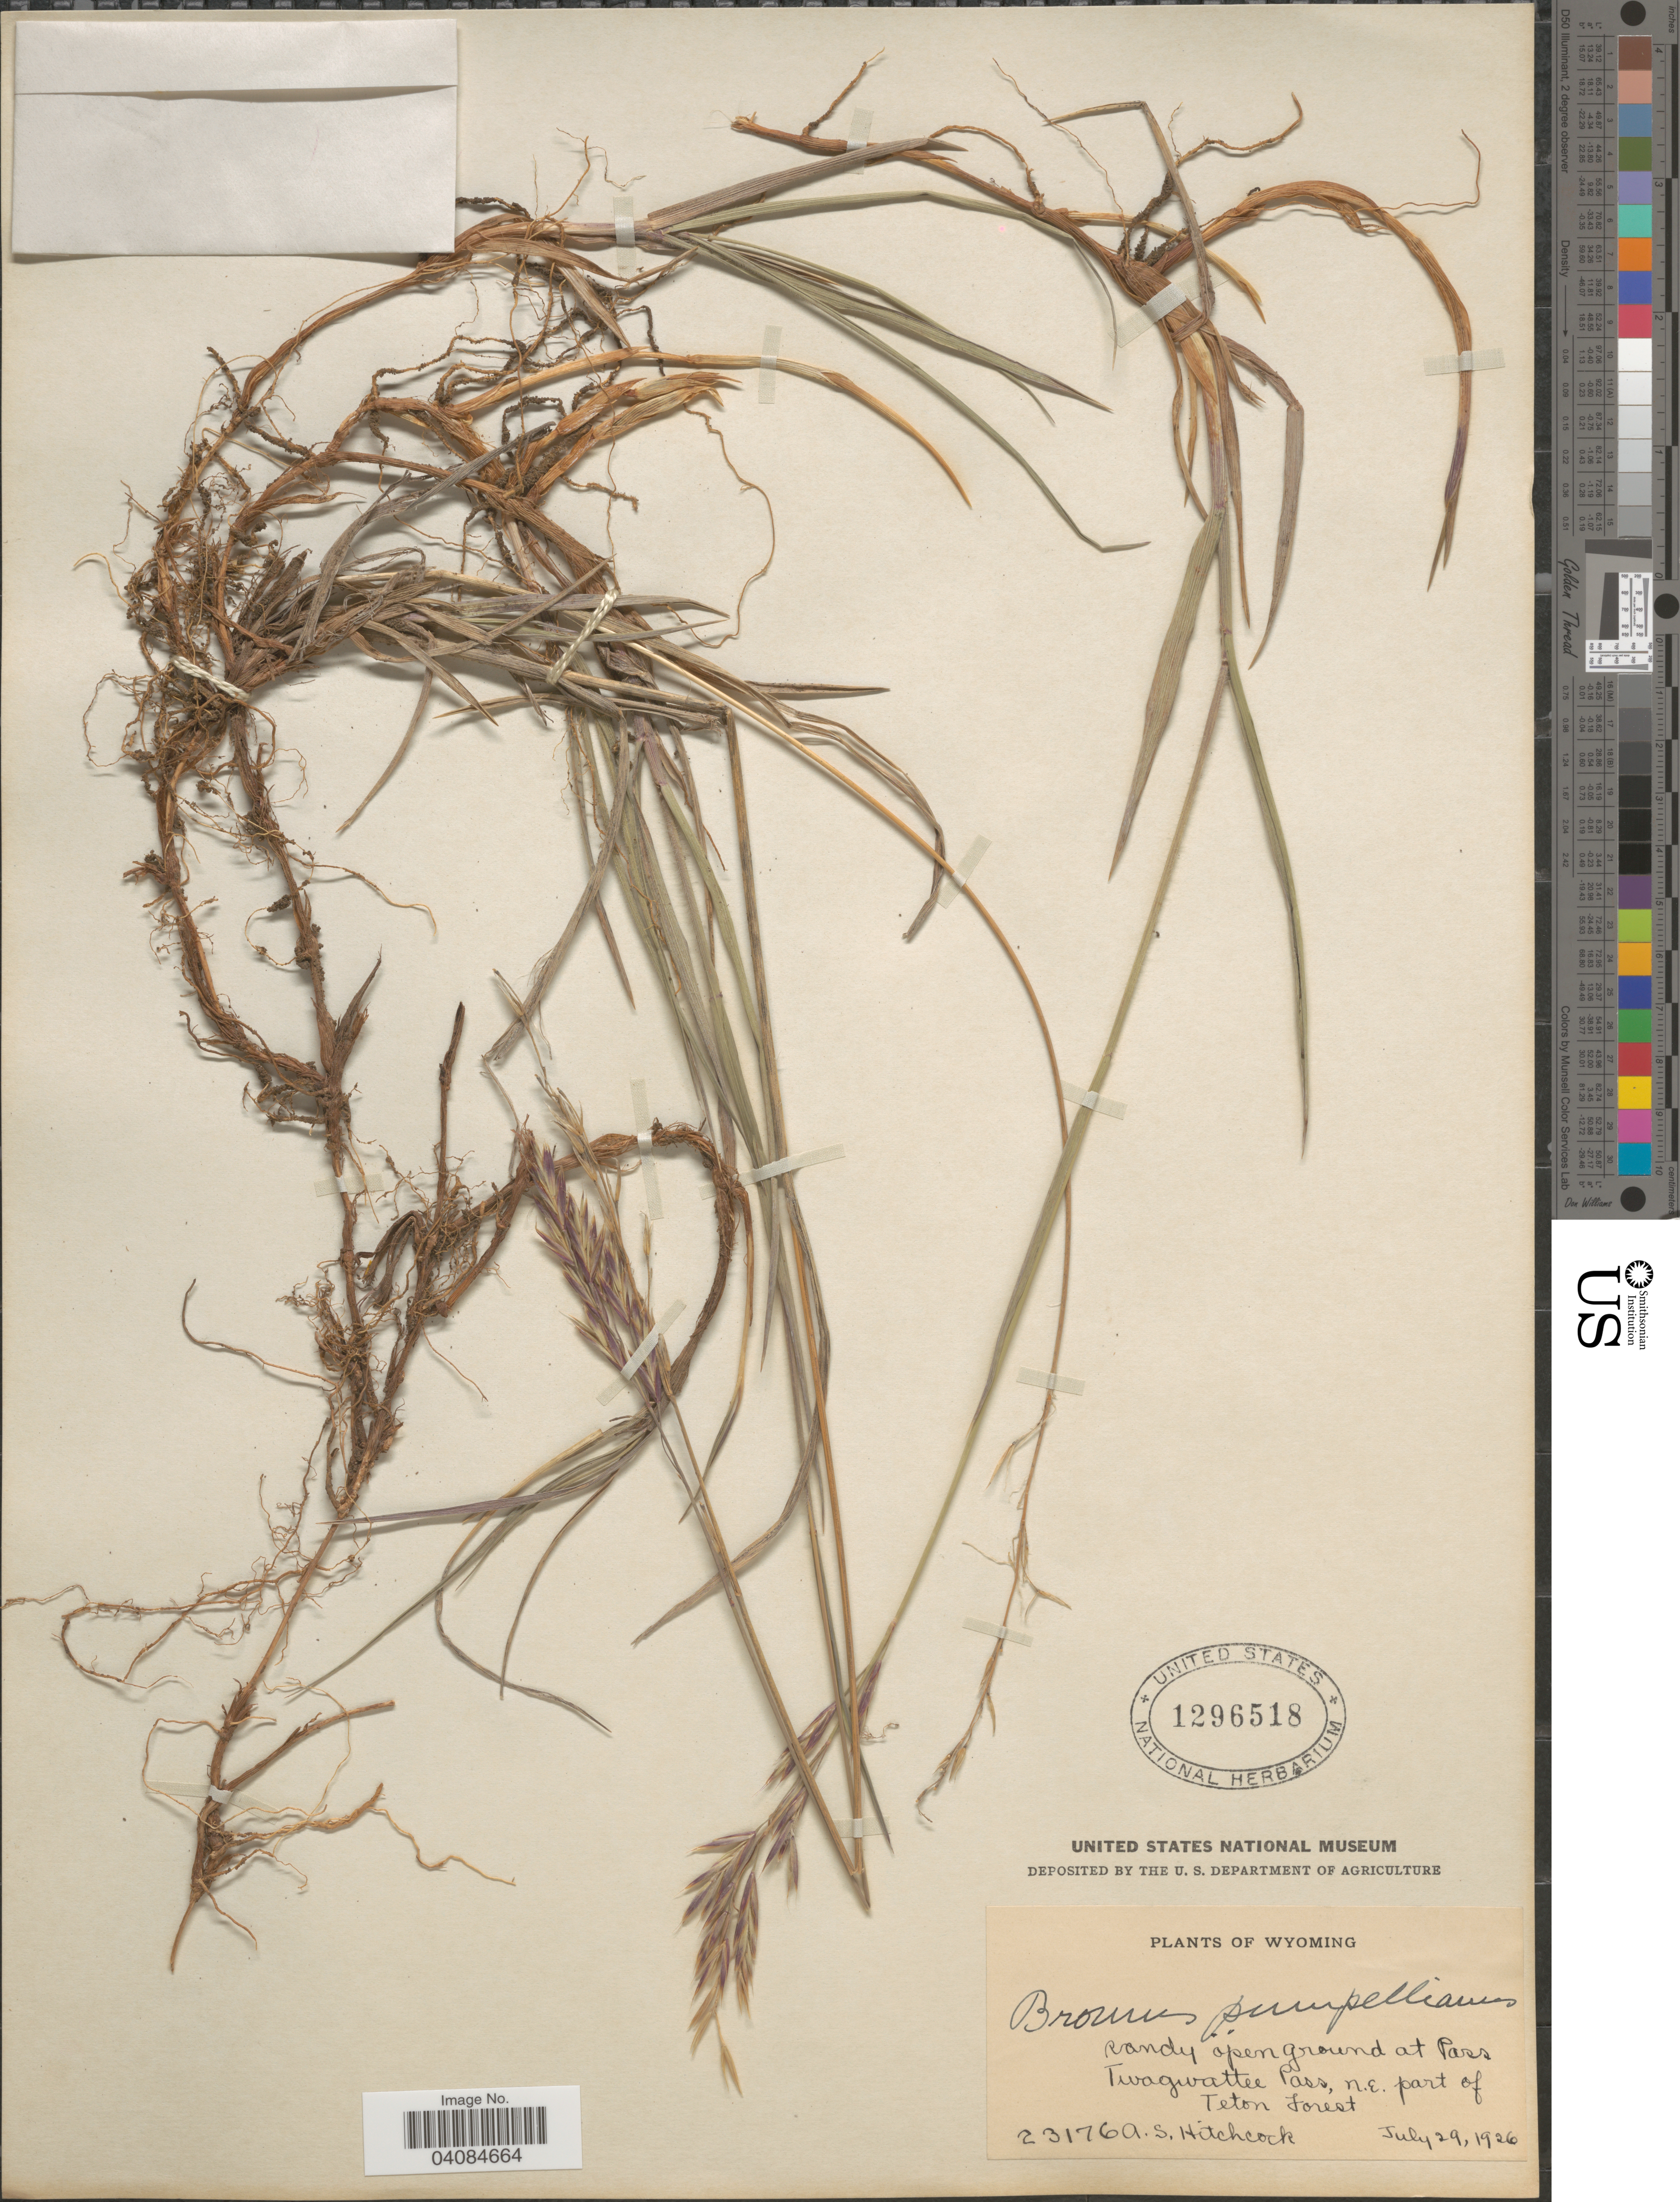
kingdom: Plantae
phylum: Tracheophyta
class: Liliopsida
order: Poales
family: Poaceae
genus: Bromus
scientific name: Bromus pumpellianus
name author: Scribn.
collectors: A. S. Hitchcock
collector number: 23176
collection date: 1926-07-29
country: United States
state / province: Wyoming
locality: At Pass. Twagwattee Pass, n.e. part of Teton Forest.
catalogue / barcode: US 1296518